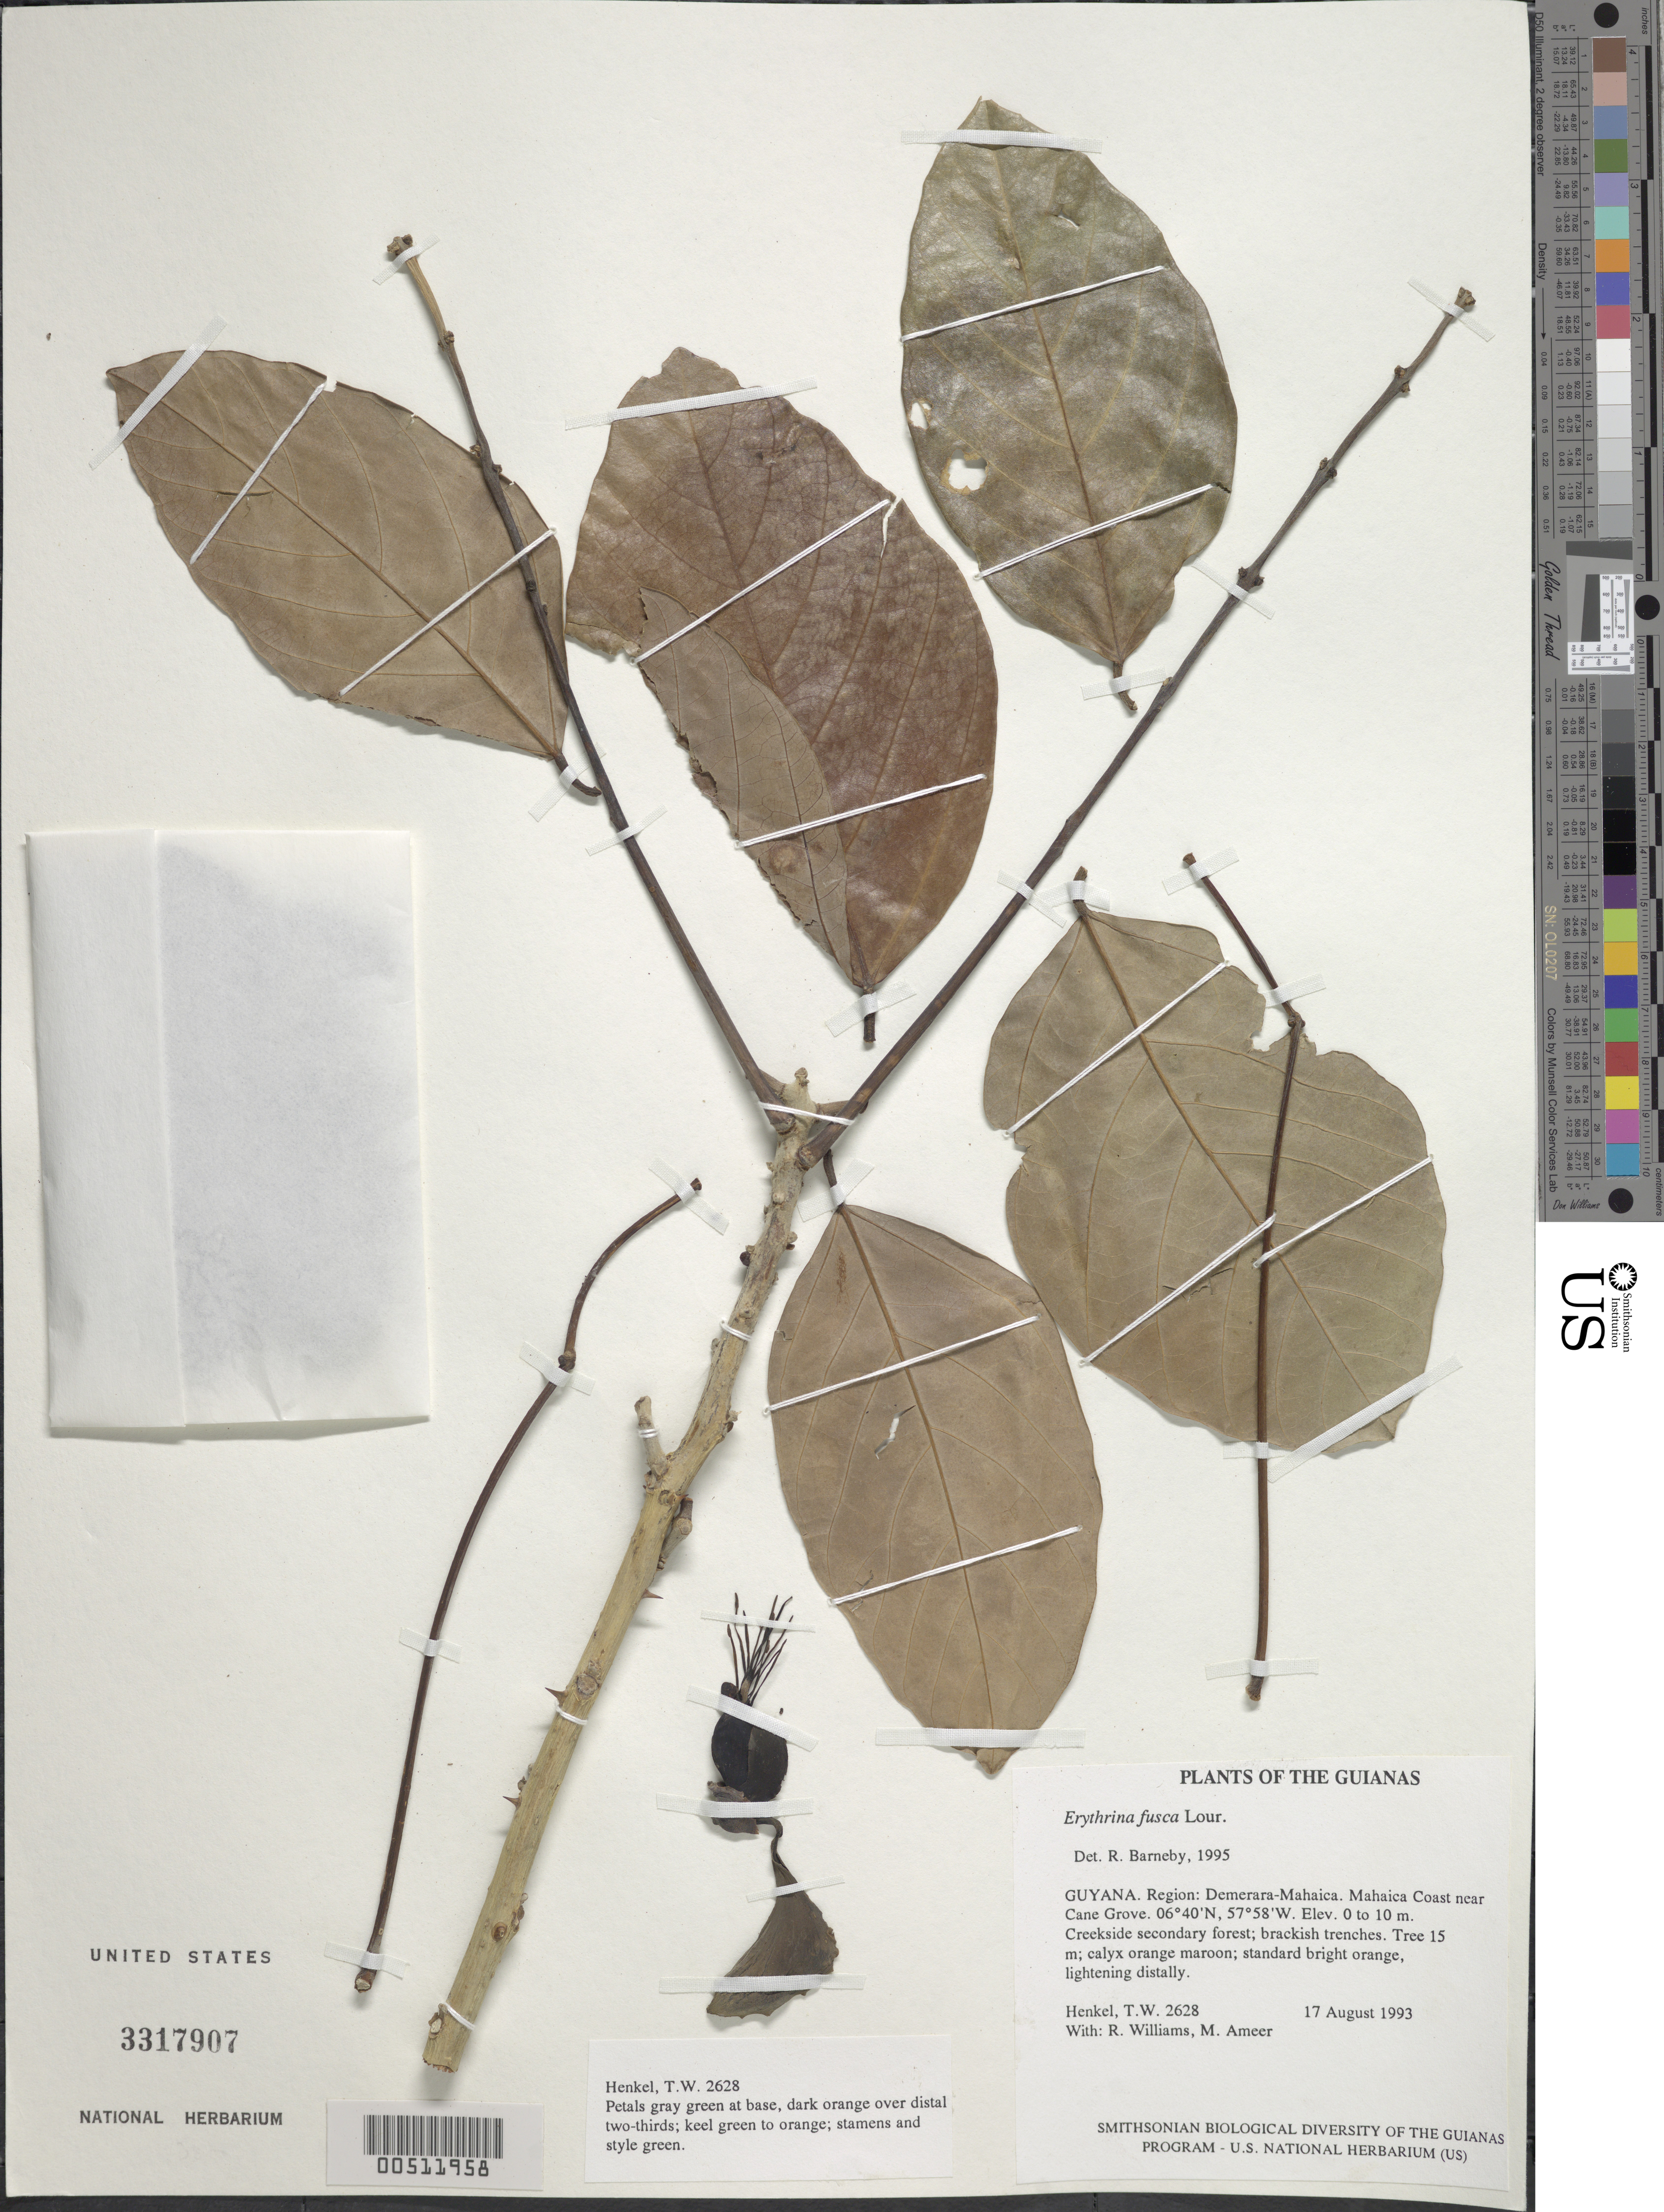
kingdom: Plantae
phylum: Tracheophyta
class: Magnoliopsida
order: Fabales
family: Fabaceae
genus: Erythrina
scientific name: Erythrina fusca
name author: Lour.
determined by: Barneby, Rupert C., (NY)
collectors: T. Henkel, R. Williams & M. Ameer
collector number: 2628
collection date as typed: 17 August 1993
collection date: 1993-08-17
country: Guyana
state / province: Demerara-Mahaica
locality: Mahaica Coast near Cane Grove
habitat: Creekside secondary forest; brackish trenches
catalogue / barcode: US 3317907